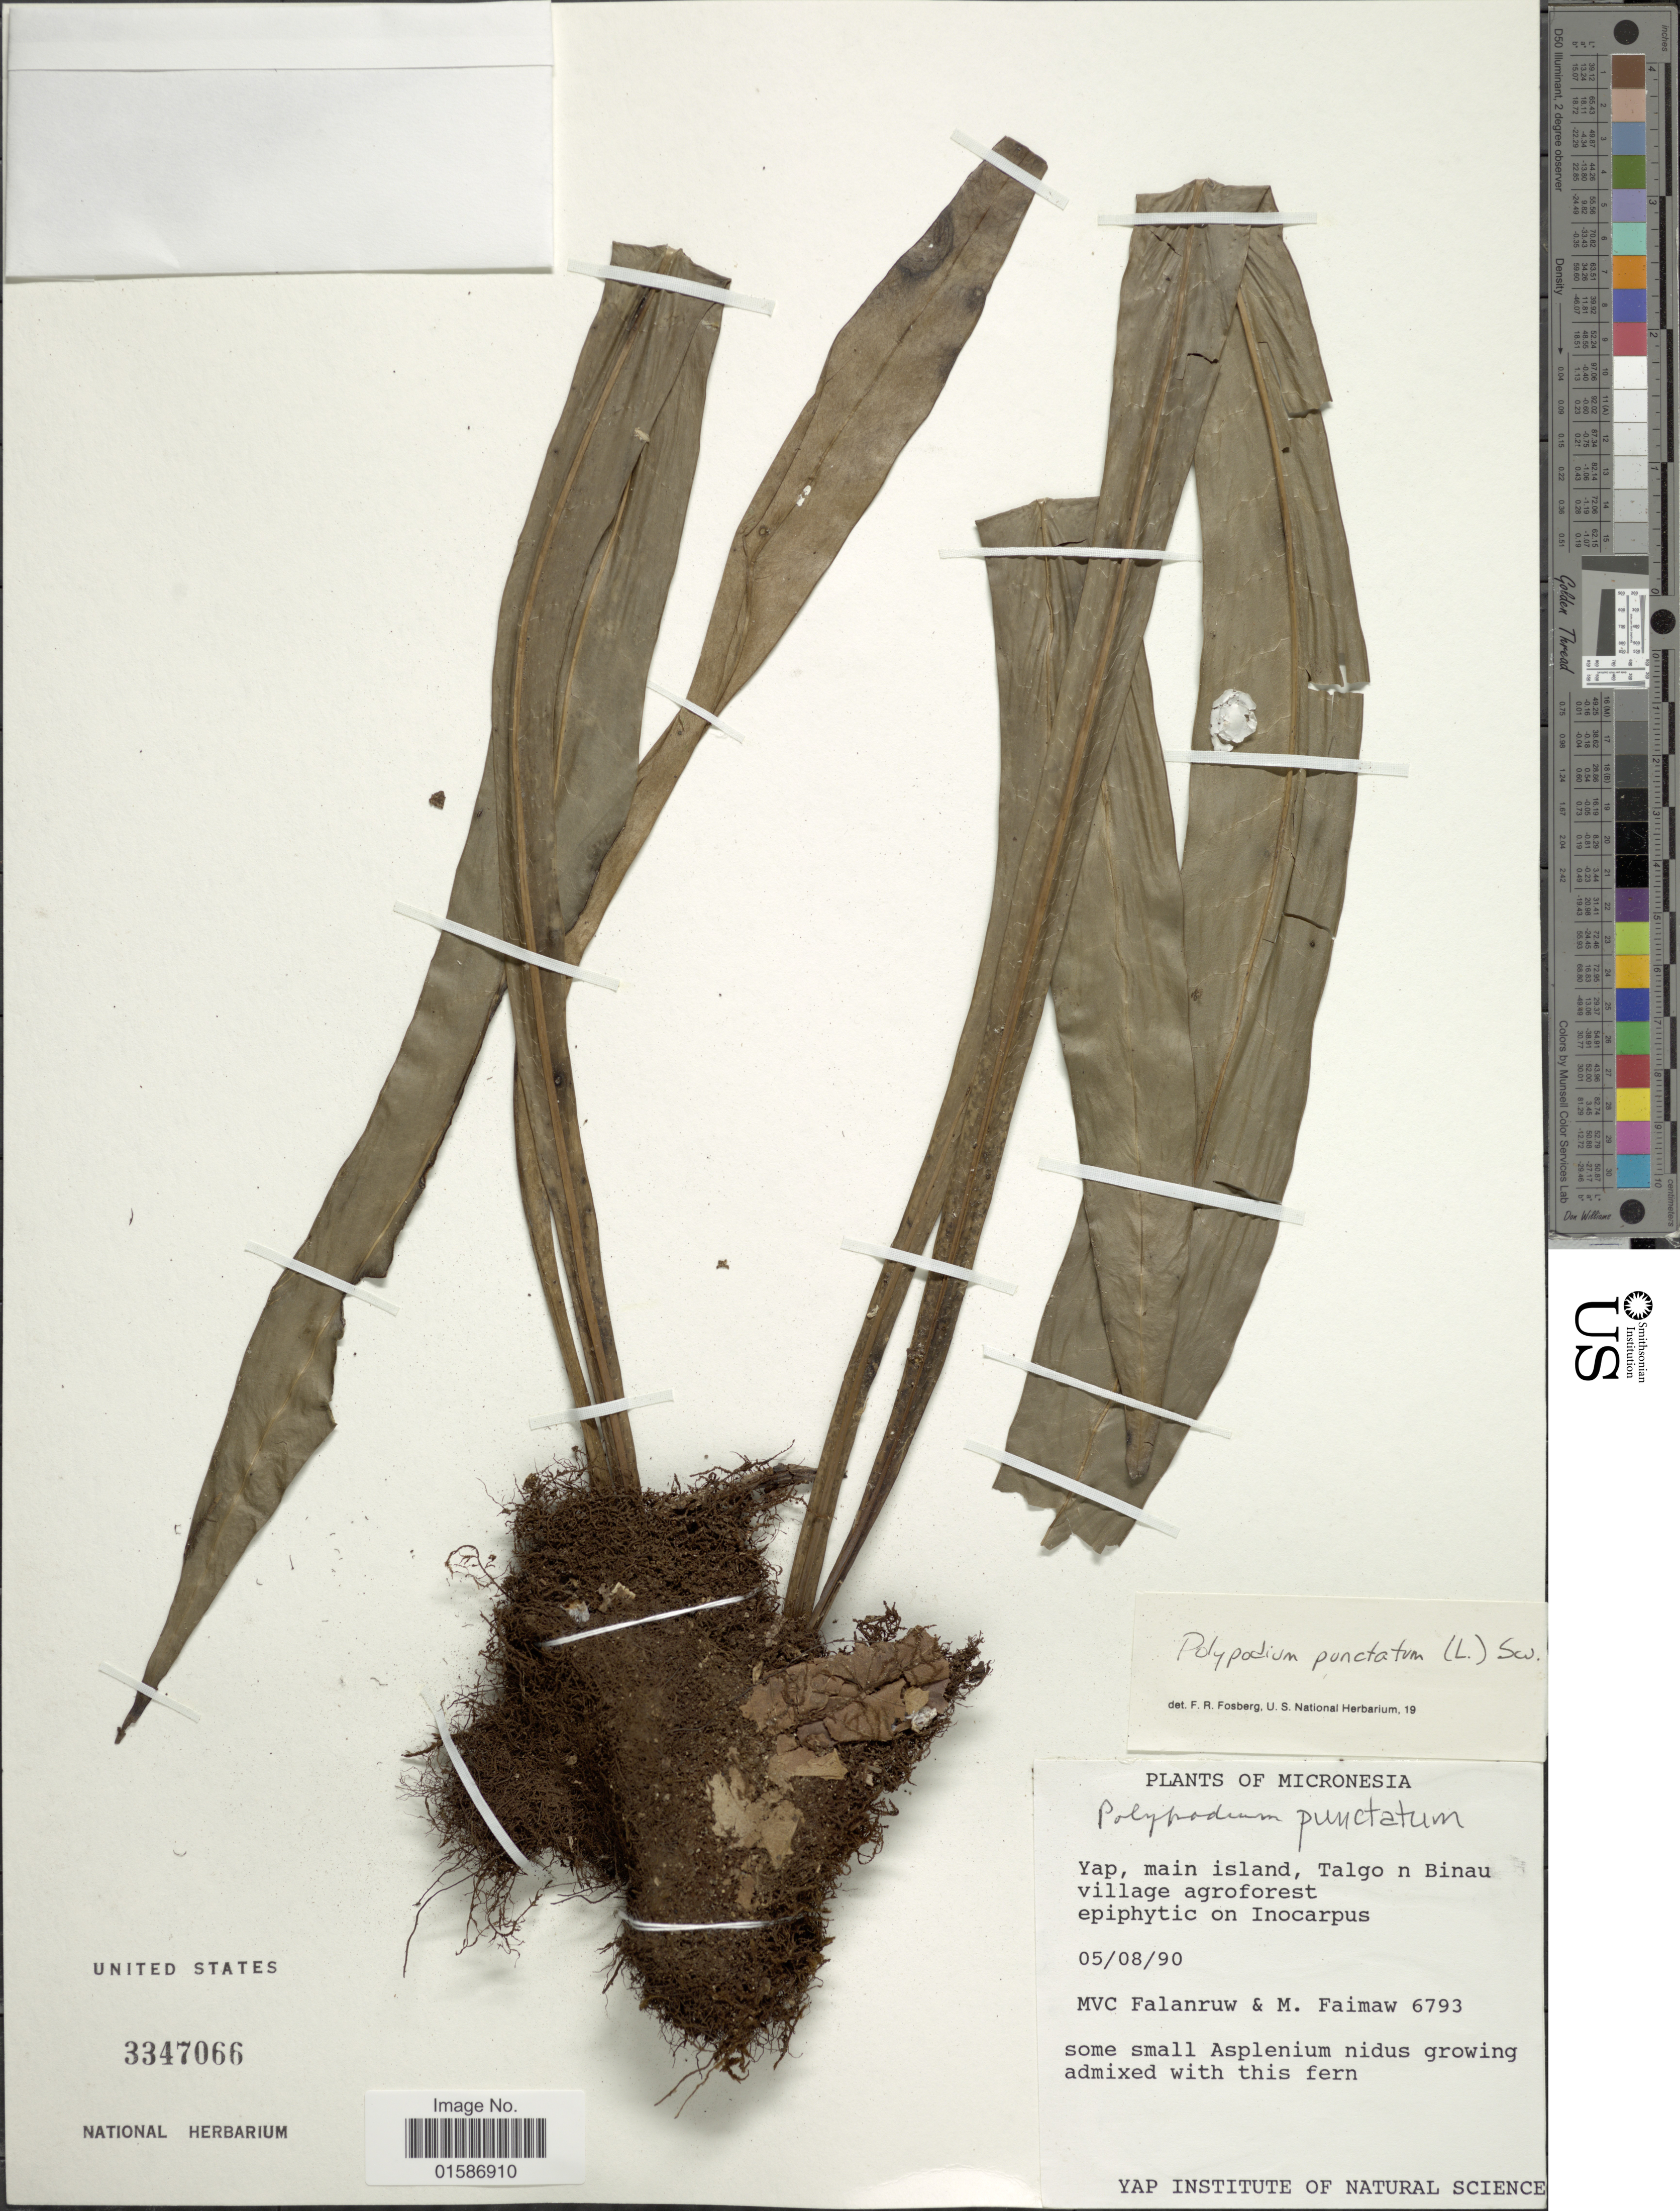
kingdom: Plantae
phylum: Tracheophyta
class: Polypodiopsida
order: Polypodiales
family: Polypodiaceae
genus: Microsorum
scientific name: Microsorum punctatum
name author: (L.) Copel.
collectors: M. V. Falanruw & M. Faimaw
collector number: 6793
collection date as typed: Transcribed d/m/y: 5/8/90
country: Micronesia, Federated States of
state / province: Yap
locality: Main island, Talgo n Binau village agroforest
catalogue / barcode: US 3347066